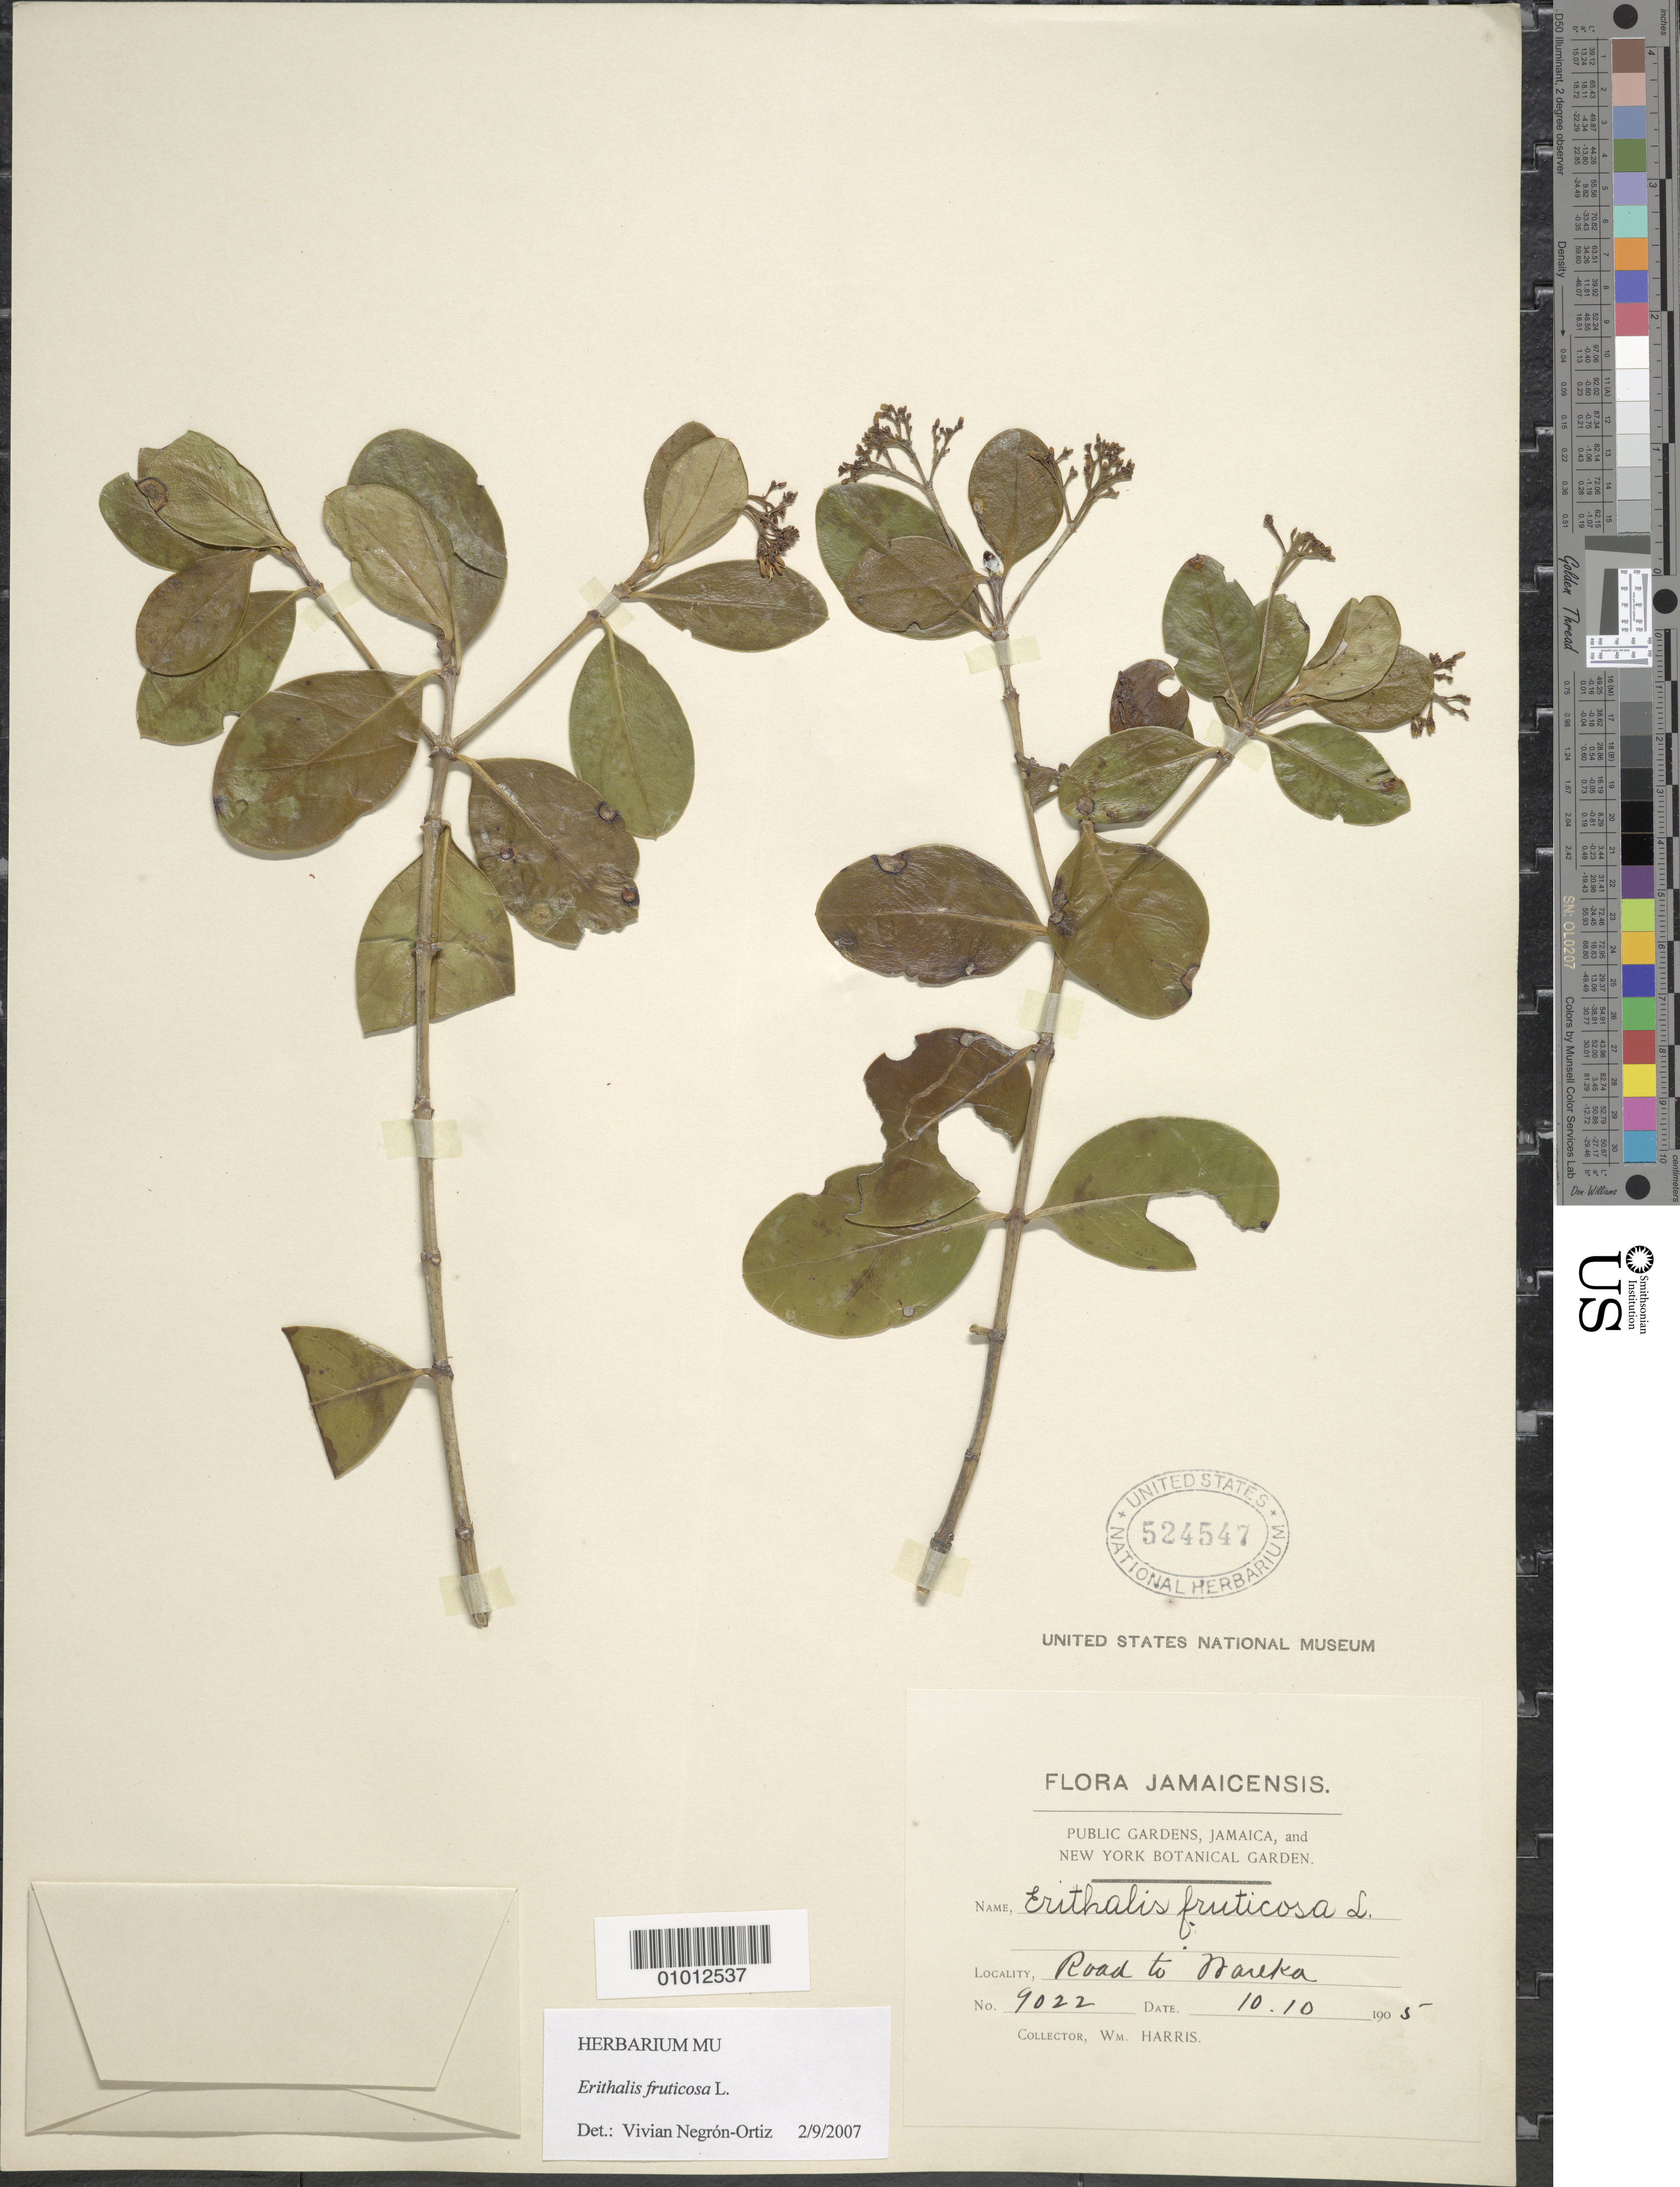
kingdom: Plantae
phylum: Tracheophyta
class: Magnoliopsida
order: Gentianales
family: Rubiaceae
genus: Erithalis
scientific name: Erithalis fruticosa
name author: L.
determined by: Negrón-Ortiz, V.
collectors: W. Harris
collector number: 9022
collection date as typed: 10 Oct 1905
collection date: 1905-10-10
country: Jamaica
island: Jamaica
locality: Road to Mareka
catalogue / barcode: US 524547